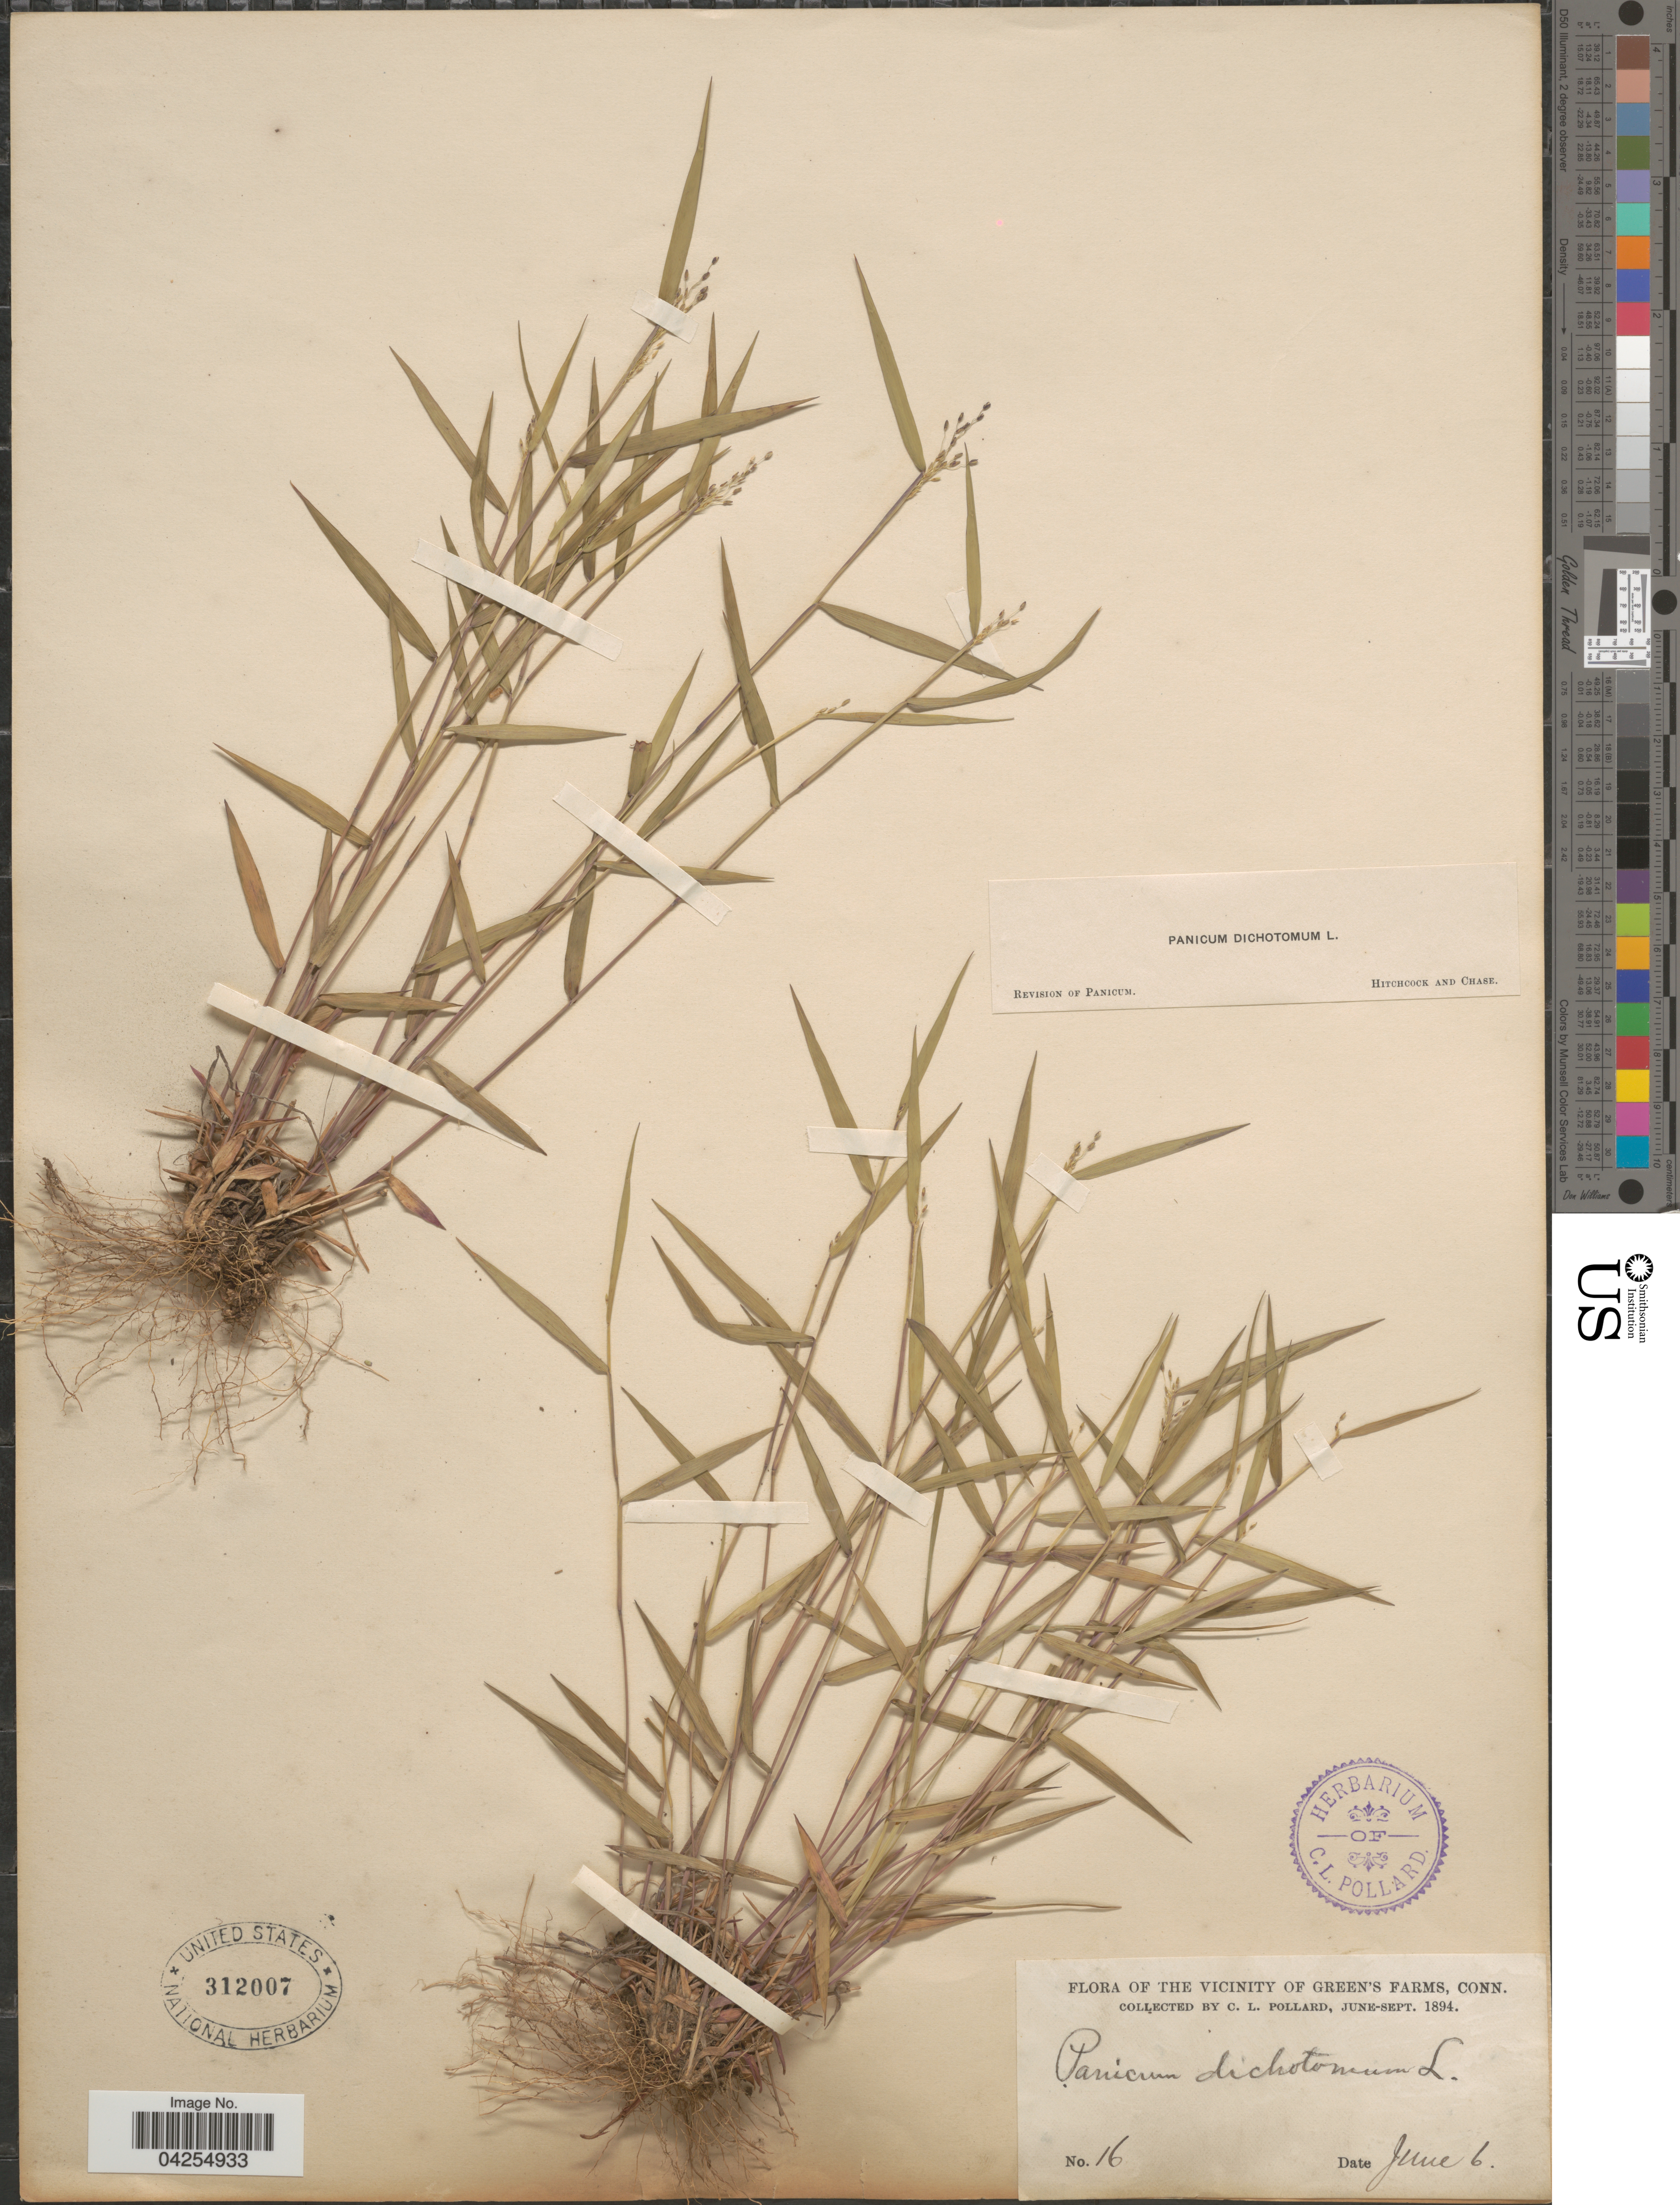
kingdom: Plantae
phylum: Tracheophyta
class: Liliopsida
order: Poales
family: Poaceae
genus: Dichanthelium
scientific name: Dichanthelium dichotomum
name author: (L.) Gould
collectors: C. L. Pollard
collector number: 16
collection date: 1894-06-06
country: United States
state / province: Connecticut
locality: The Vicinity of Green's Farms.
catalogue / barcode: US 312007